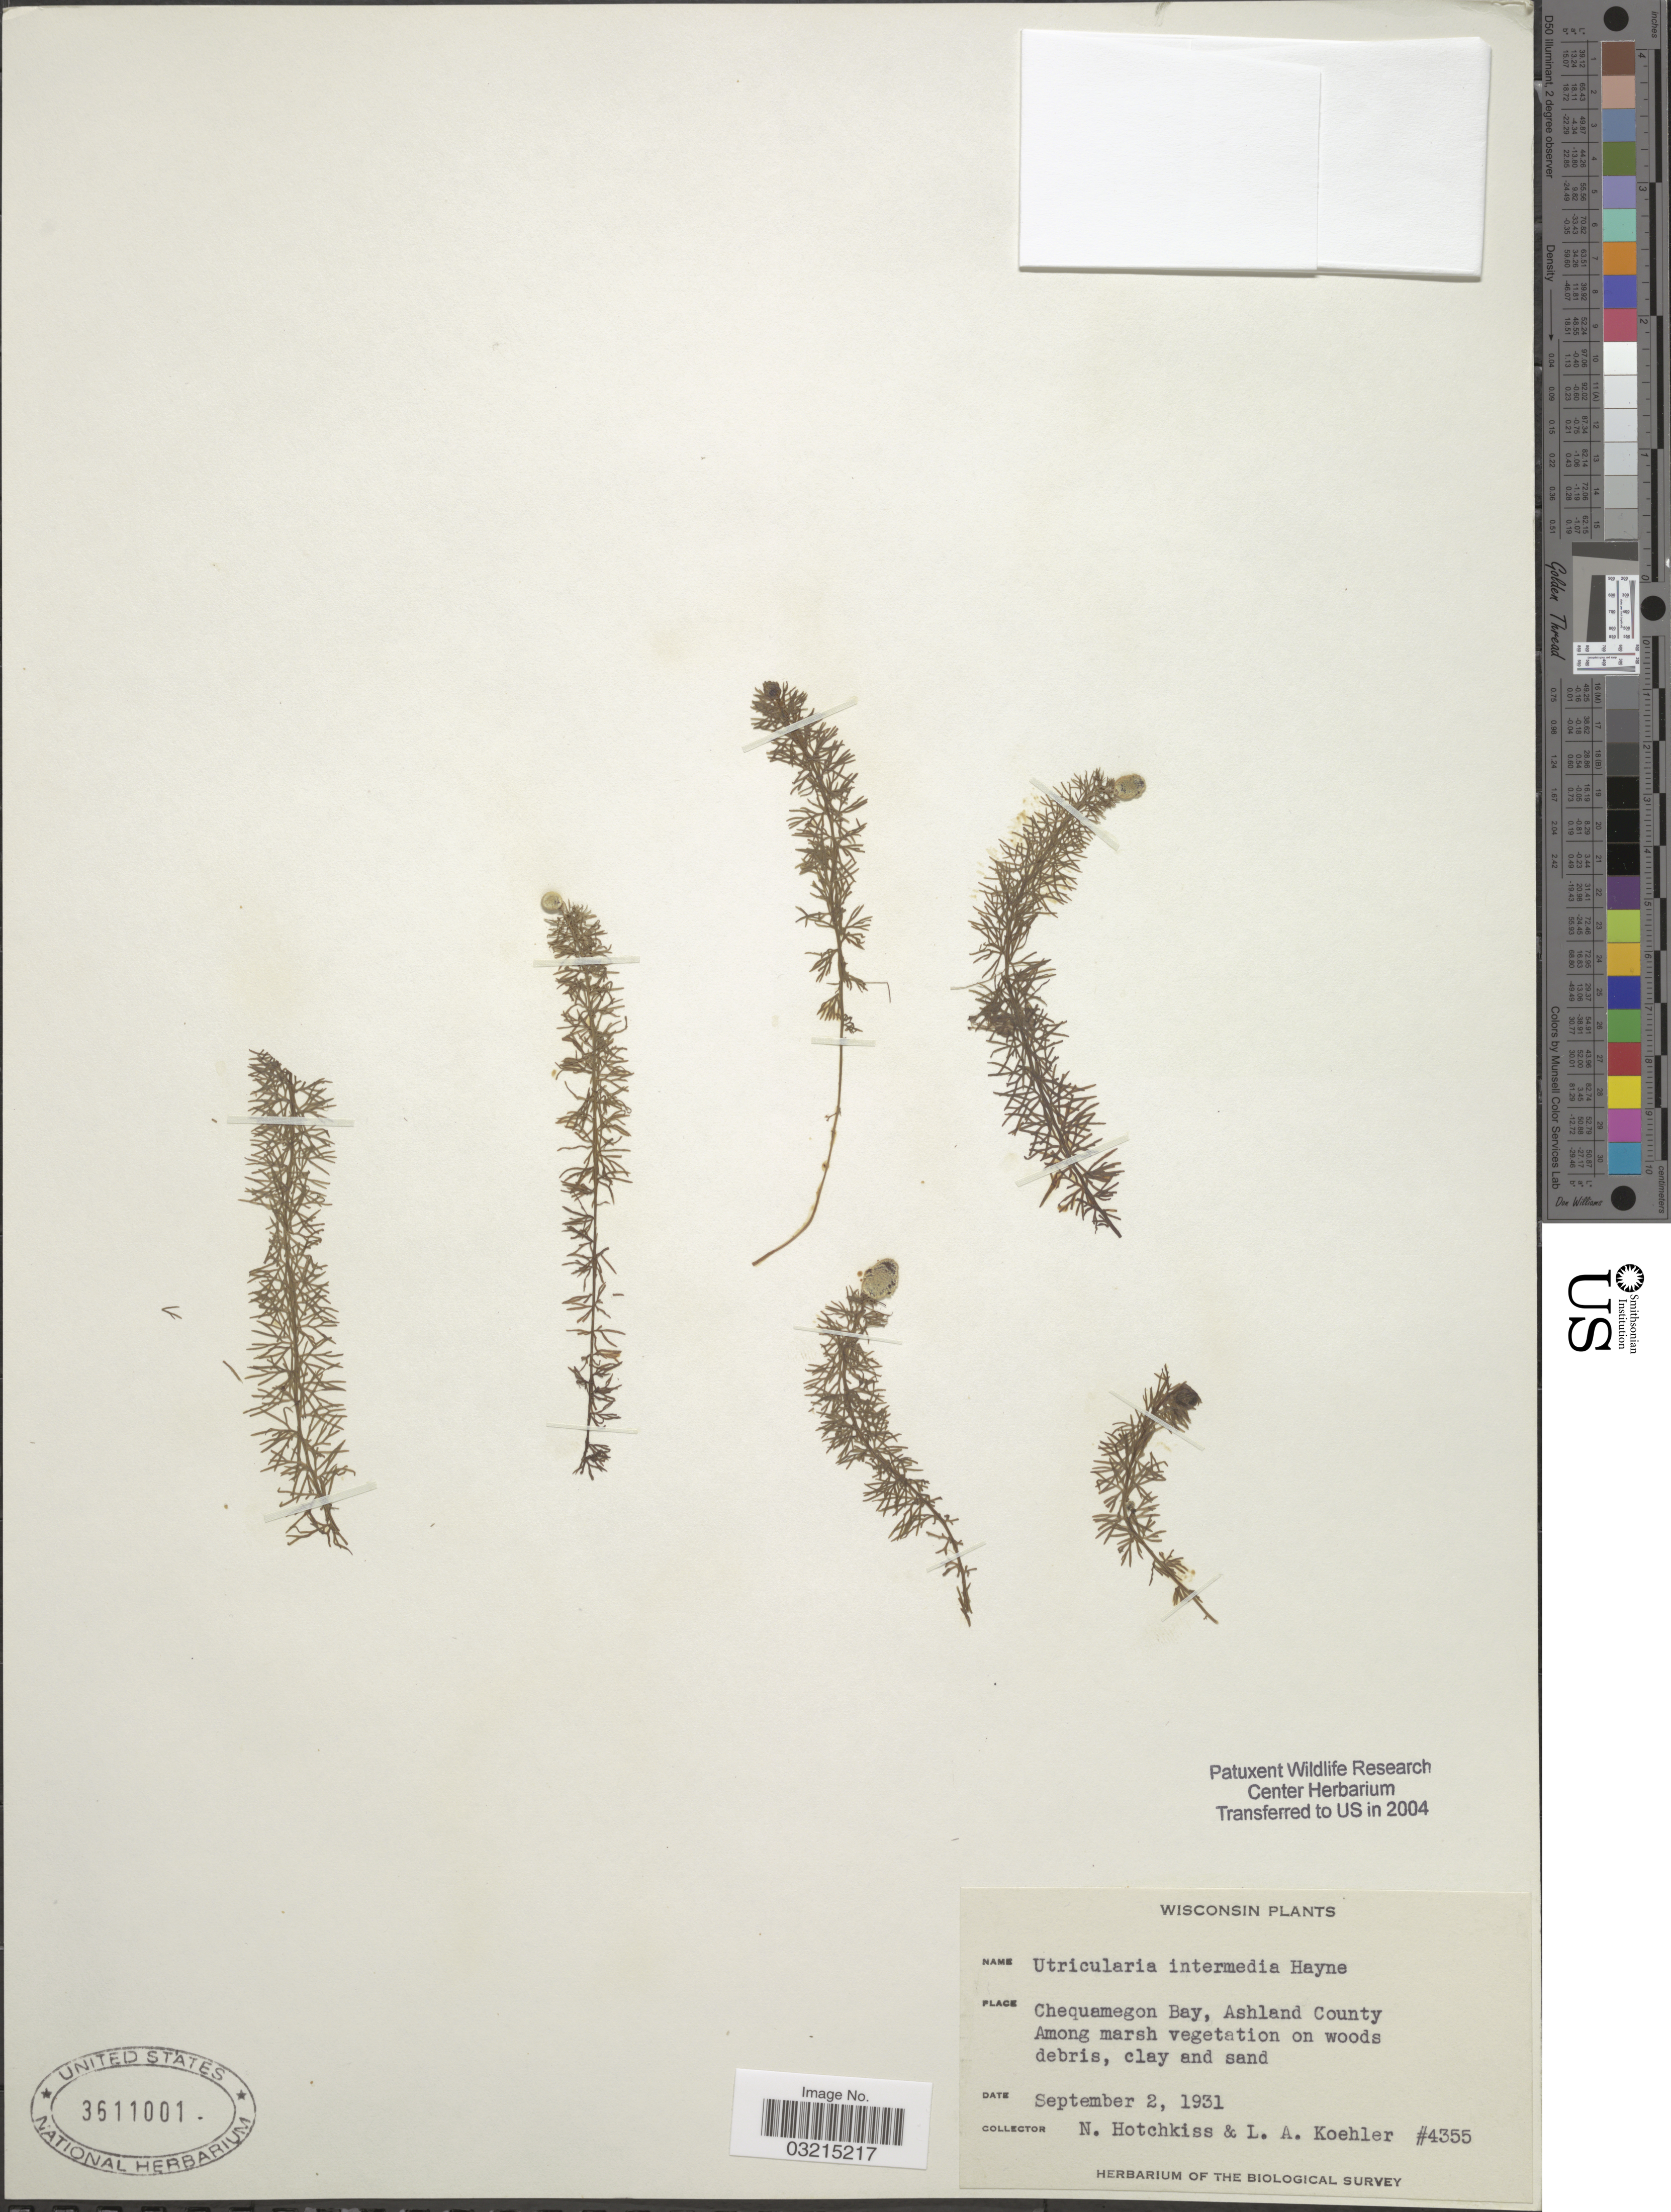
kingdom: Plantae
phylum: Tracheophyta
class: Magnoliopsida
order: Lamiales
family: Lentibulariaceae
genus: Utricularia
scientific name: Utricularia intermedia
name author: Hayne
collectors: N. Hotchkiss & L. Koehler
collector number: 4355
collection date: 1931-09-02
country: United States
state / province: Wisconsin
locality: Chequamegon Bay, Ashland County.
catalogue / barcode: US 3611001